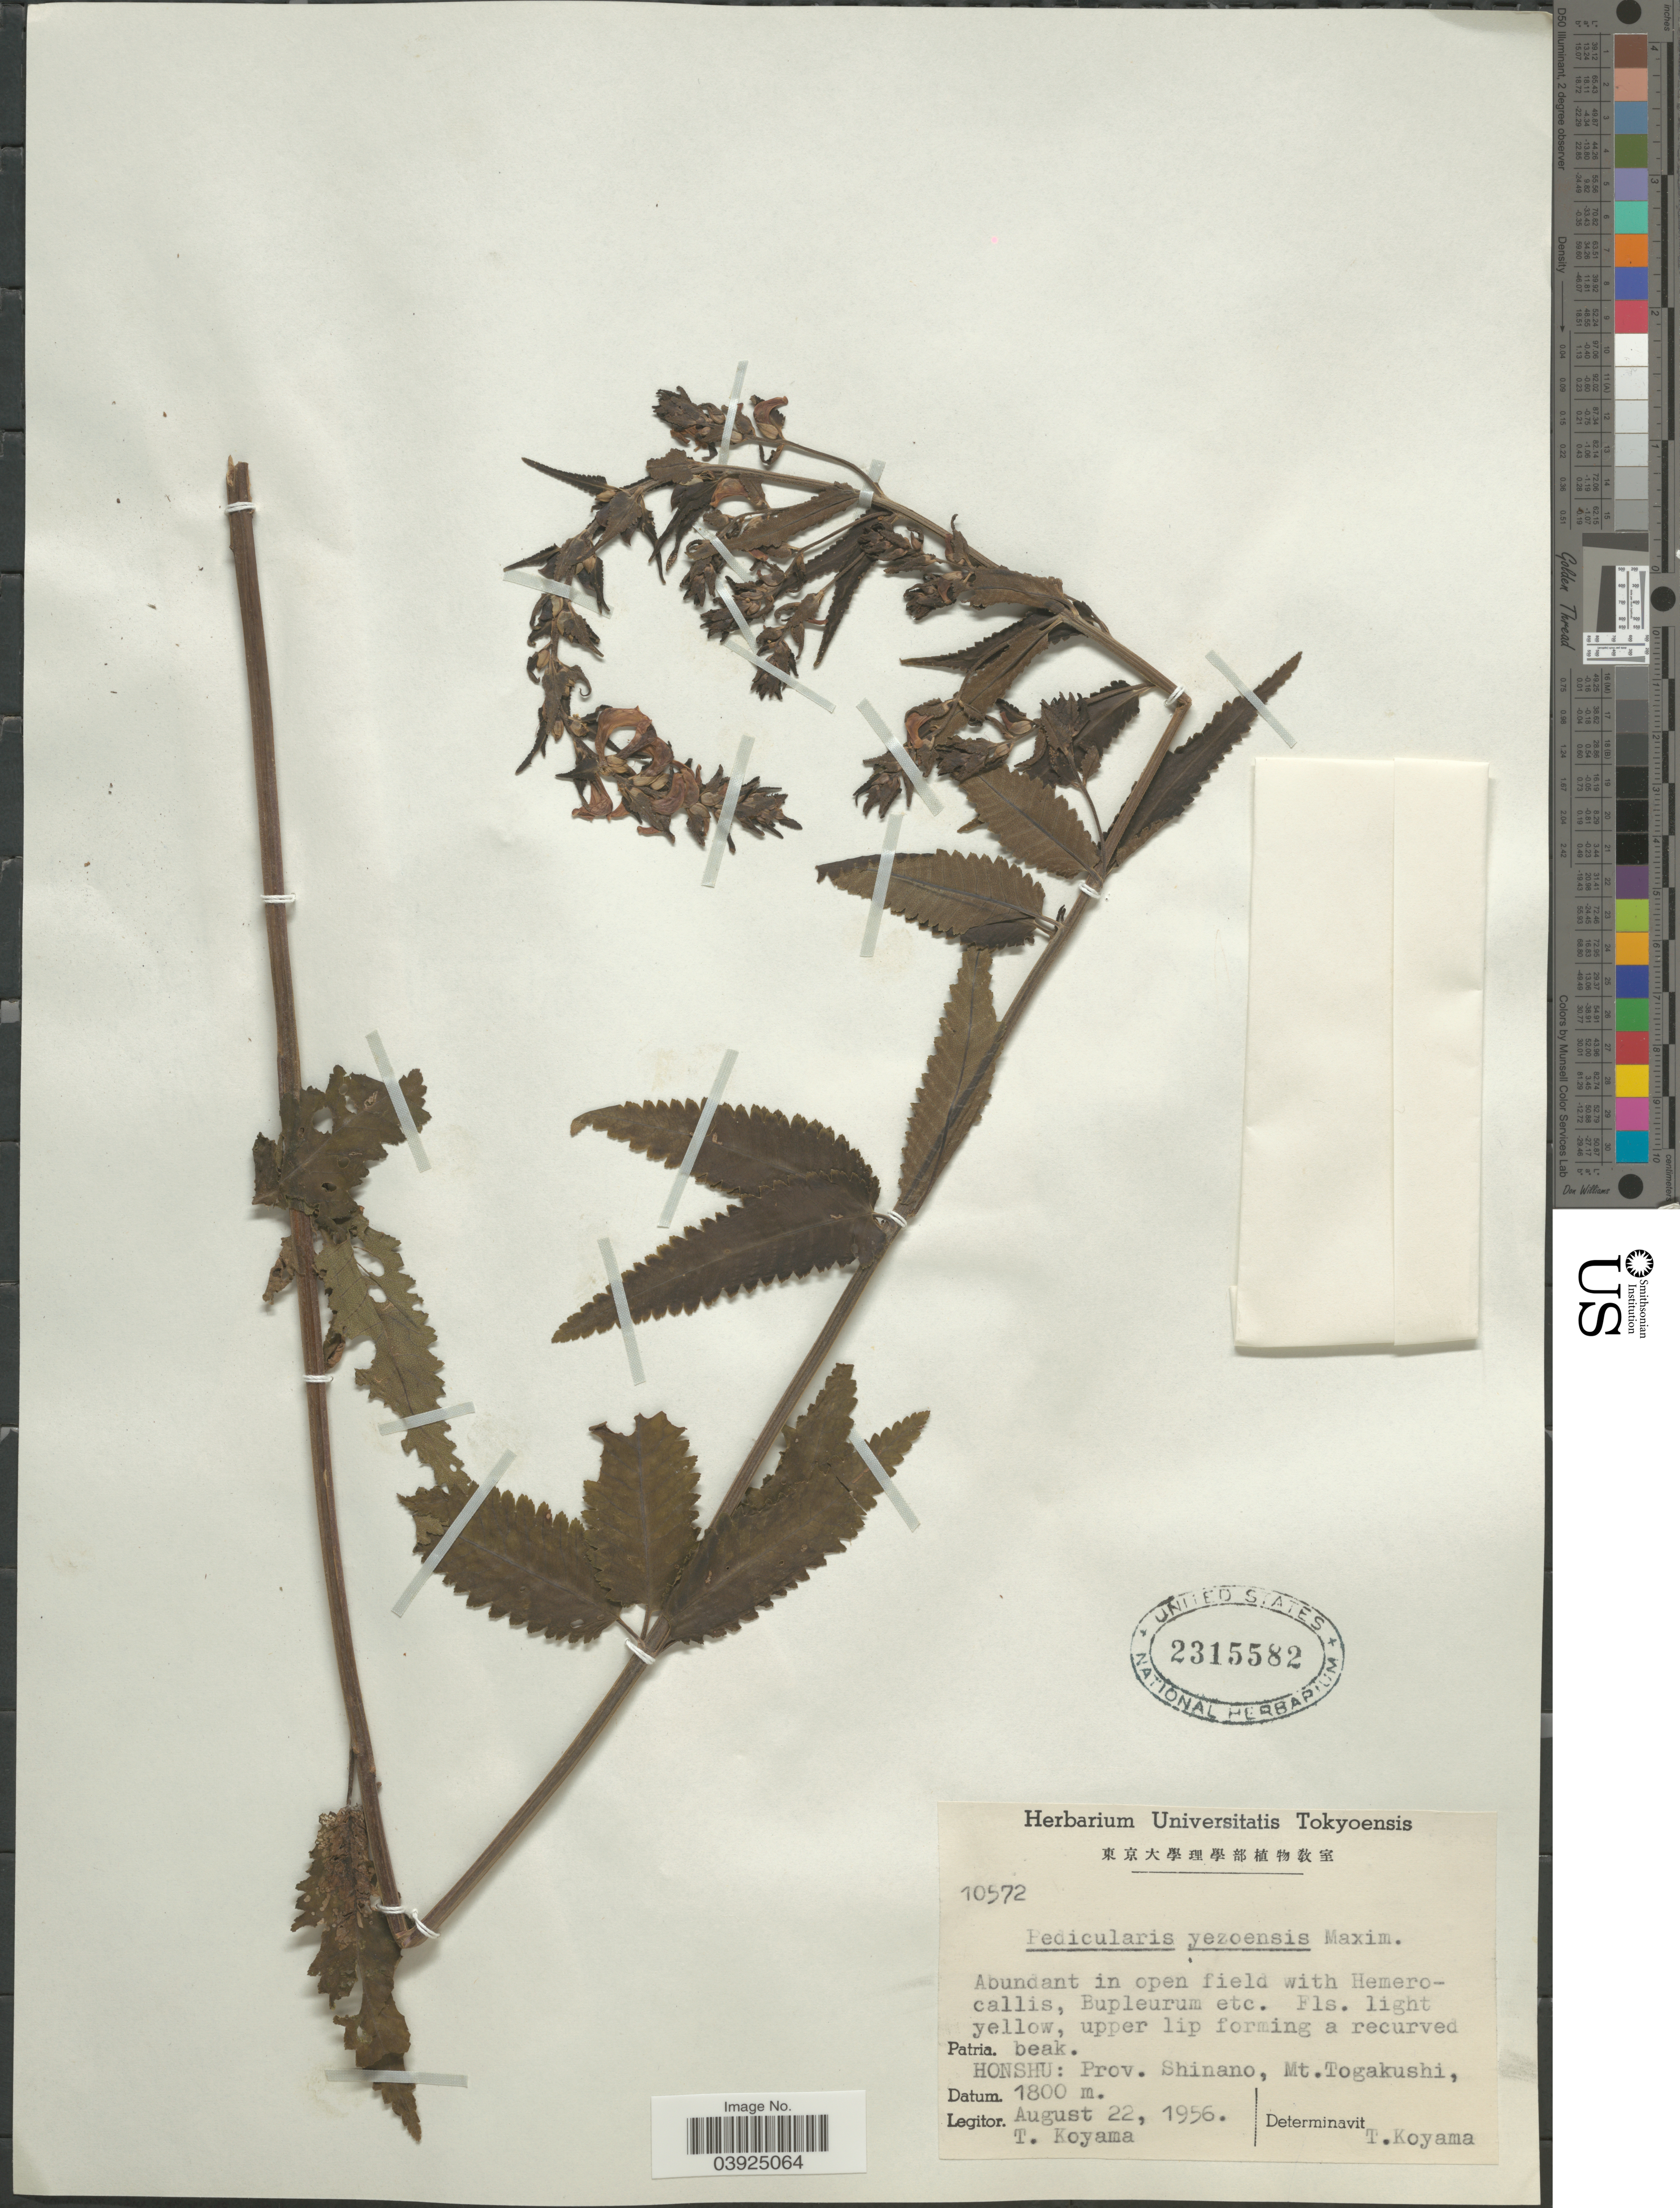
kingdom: Plantae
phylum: Tracheophyta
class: Magnoliopsida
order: Lamiales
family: Orobanchaceae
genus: Pedicularis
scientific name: Pedicularis yezoensis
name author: Maxim.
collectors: T. Koyama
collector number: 10572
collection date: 1956-08-22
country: Japan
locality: Honshu: Prov. Shinano, Mt. Togakushi.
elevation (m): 1800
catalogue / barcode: US 2315582